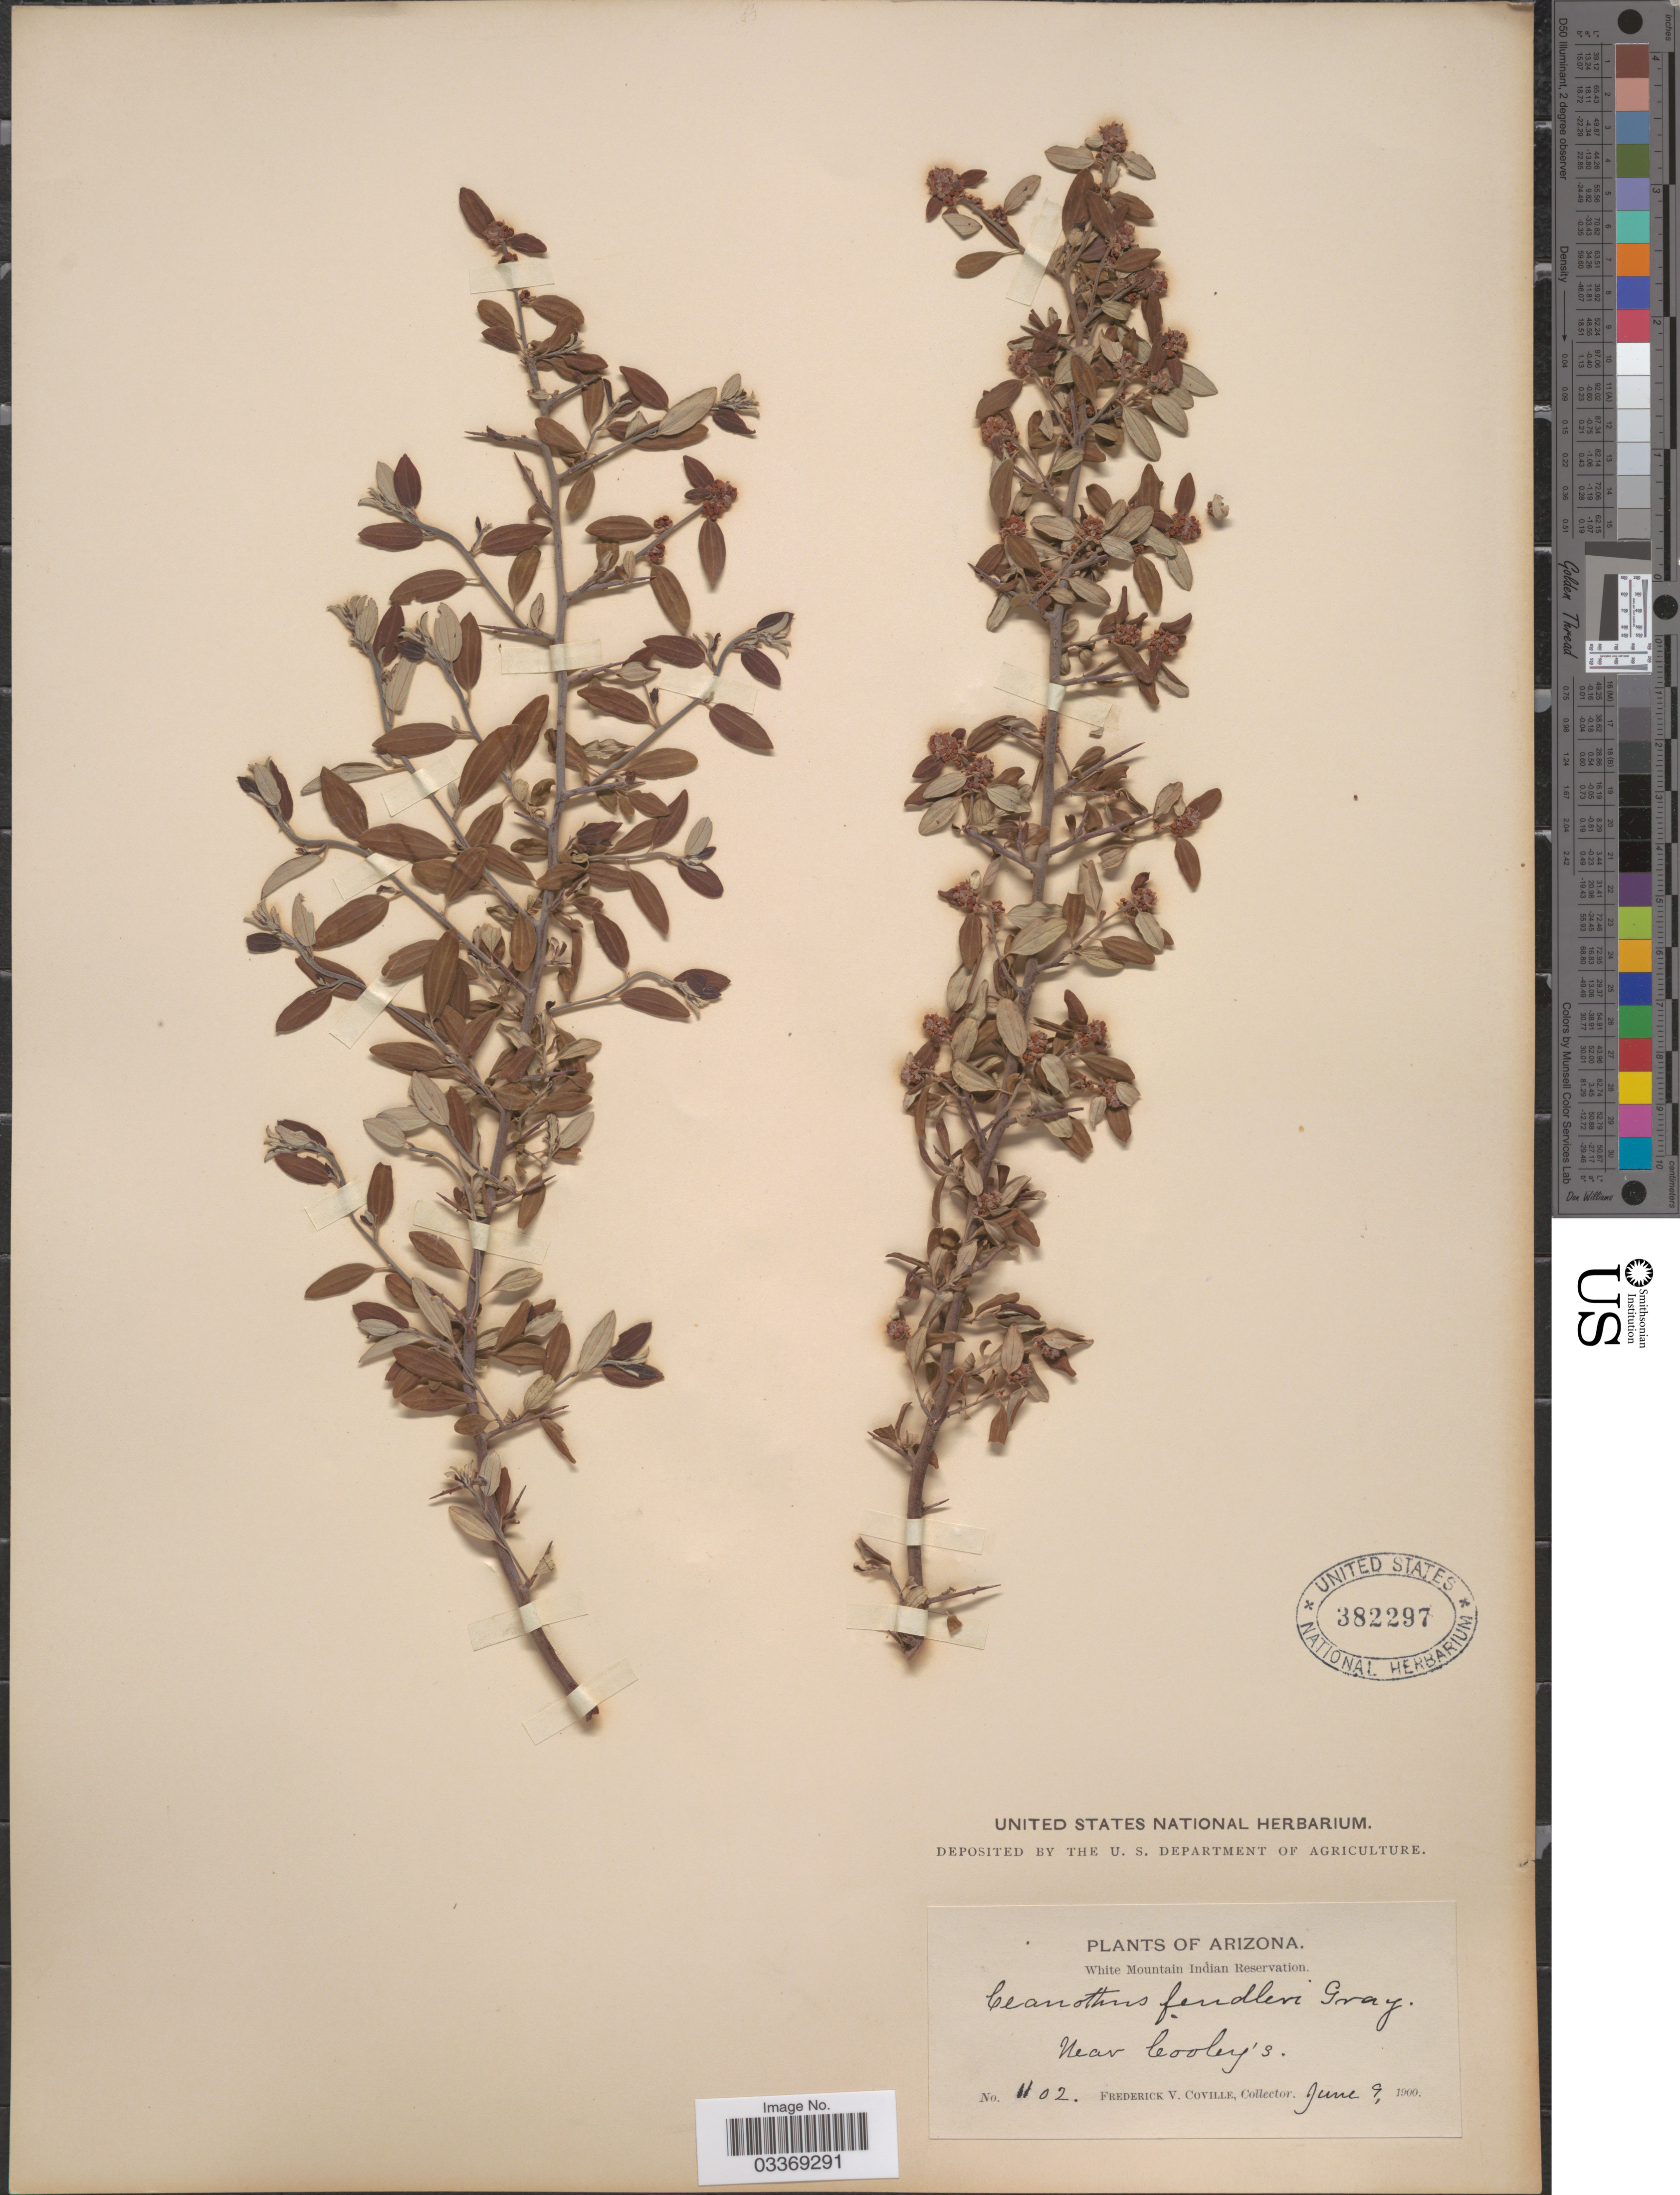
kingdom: Plantae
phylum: Tracheophyta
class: Magnoliopsida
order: Rosales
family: Rhamnaceae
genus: Ceanothus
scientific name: Ceanothus fendleri var. viridis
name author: A. Gray ex Trel.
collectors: F. V. Coville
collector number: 1102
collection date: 1900-06-09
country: United States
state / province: Arizona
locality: White Mountain Indian Reservation, Near Cooley's.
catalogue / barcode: US 382297